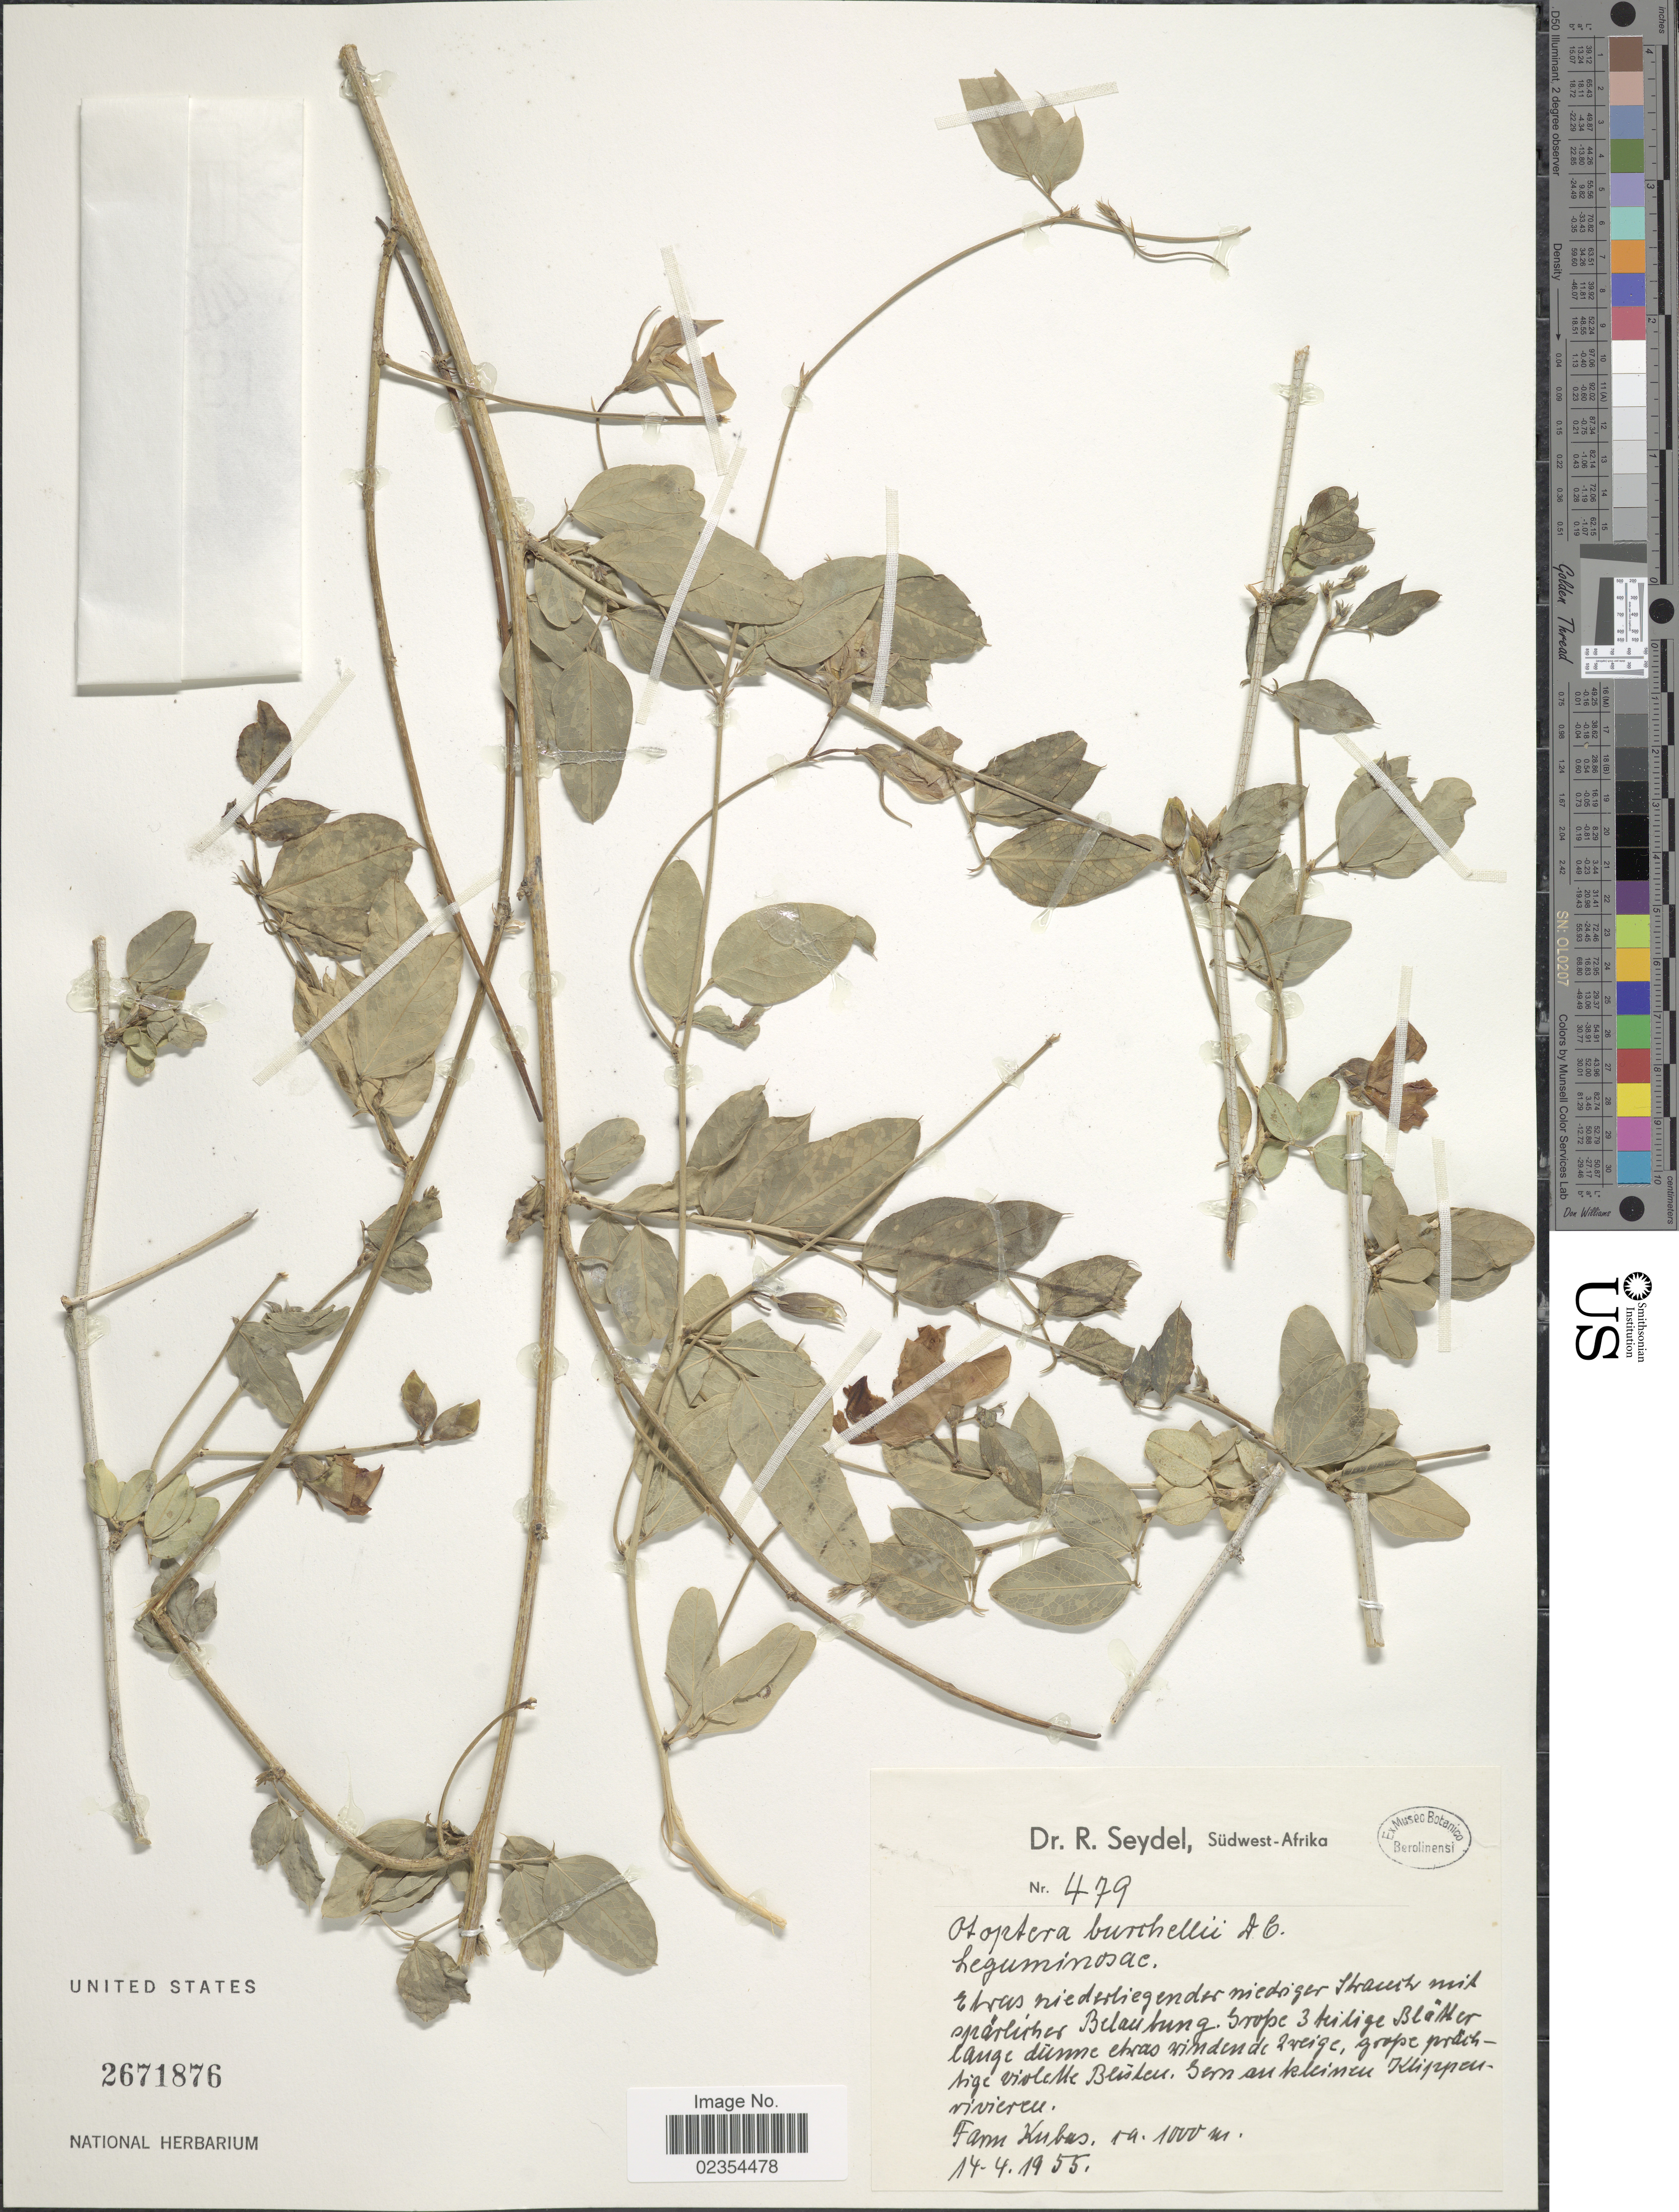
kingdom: Plantae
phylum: Tracheophyta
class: Magnoliopsida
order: Fabales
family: Fabaceae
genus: Otoptera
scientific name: Otoptera burchellii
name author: DC.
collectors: R. Seydel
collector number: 479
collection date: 1955-04-14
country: Namibia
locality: Farm Kubas, Südwest-Afrika [Southwest Africa]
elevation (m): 1000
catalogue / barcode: US 2671876